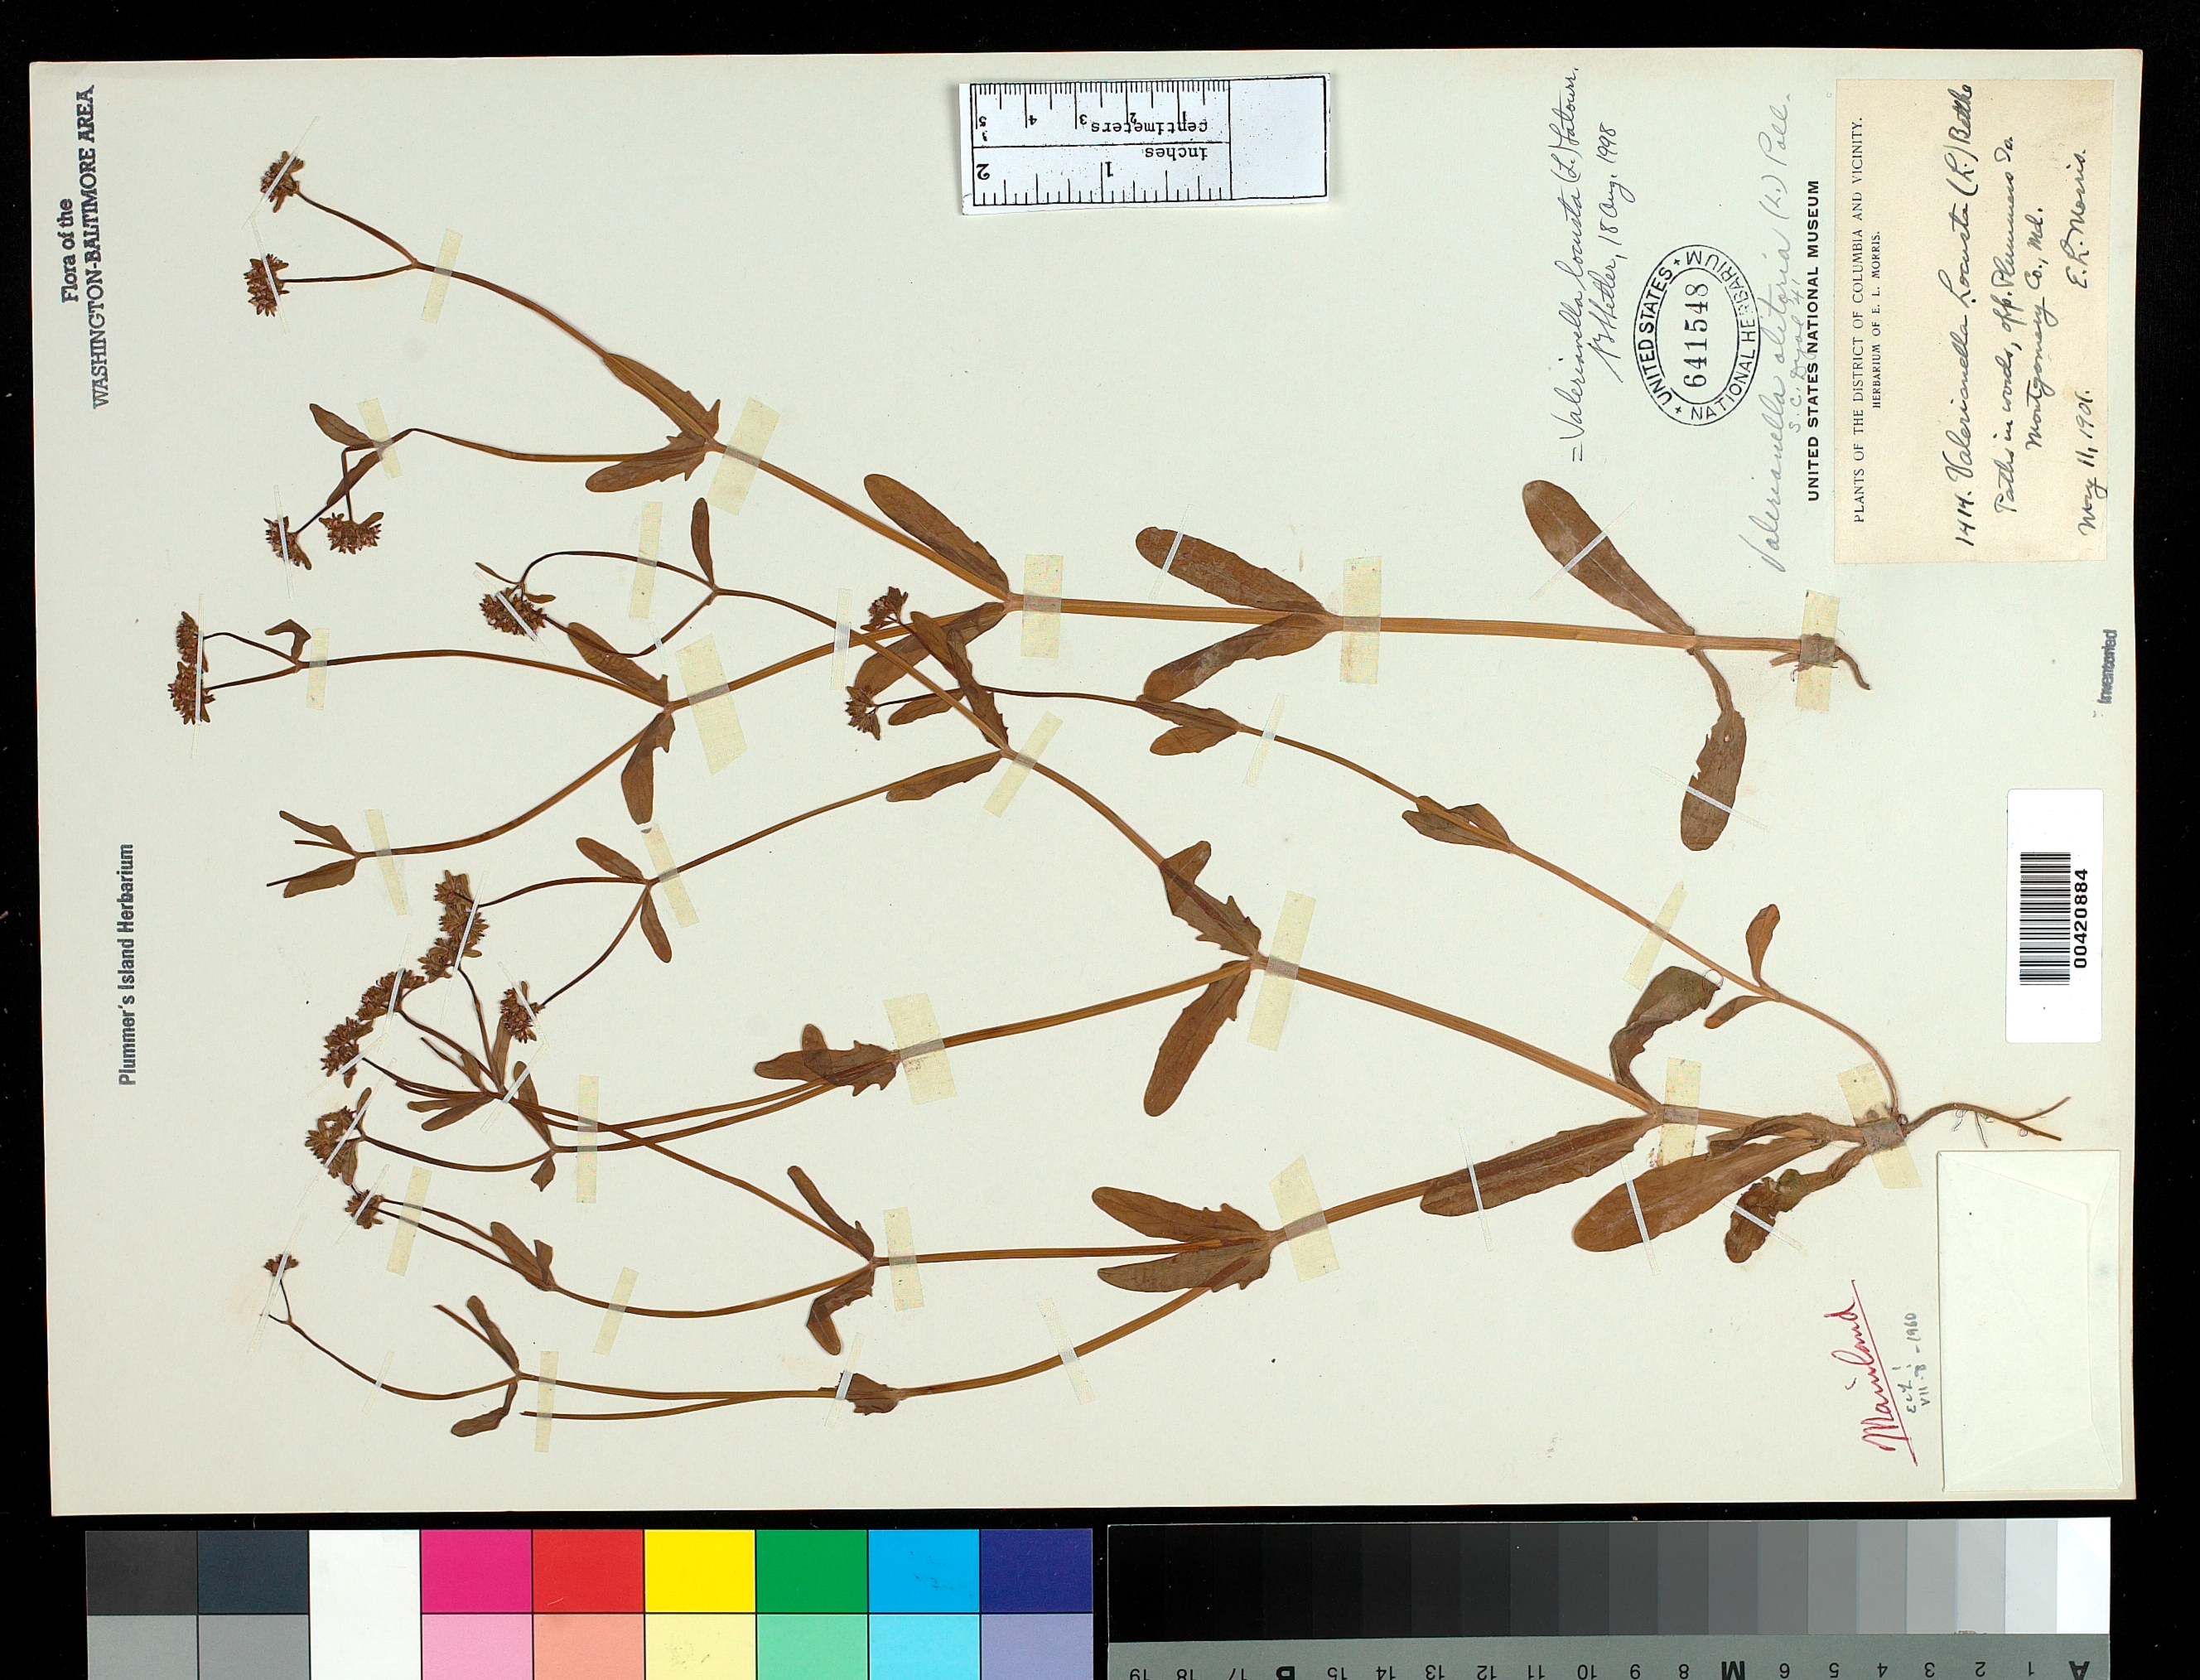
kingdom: Plantae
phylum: Tracheophyta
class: Magnoliopsida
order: Dipsacales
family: Caprifoliaceae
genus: Valerianella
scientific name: Valerianella locusta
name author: (L.) Latourr.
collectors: E. L. Morris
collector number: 1414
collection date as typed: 11 May 1901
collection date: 1901-05-11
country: United States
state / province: Maryland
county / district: Montgomery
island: Plummers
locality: Plummer's Island C. & O. Canal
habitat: In woods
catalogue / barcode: US 641548